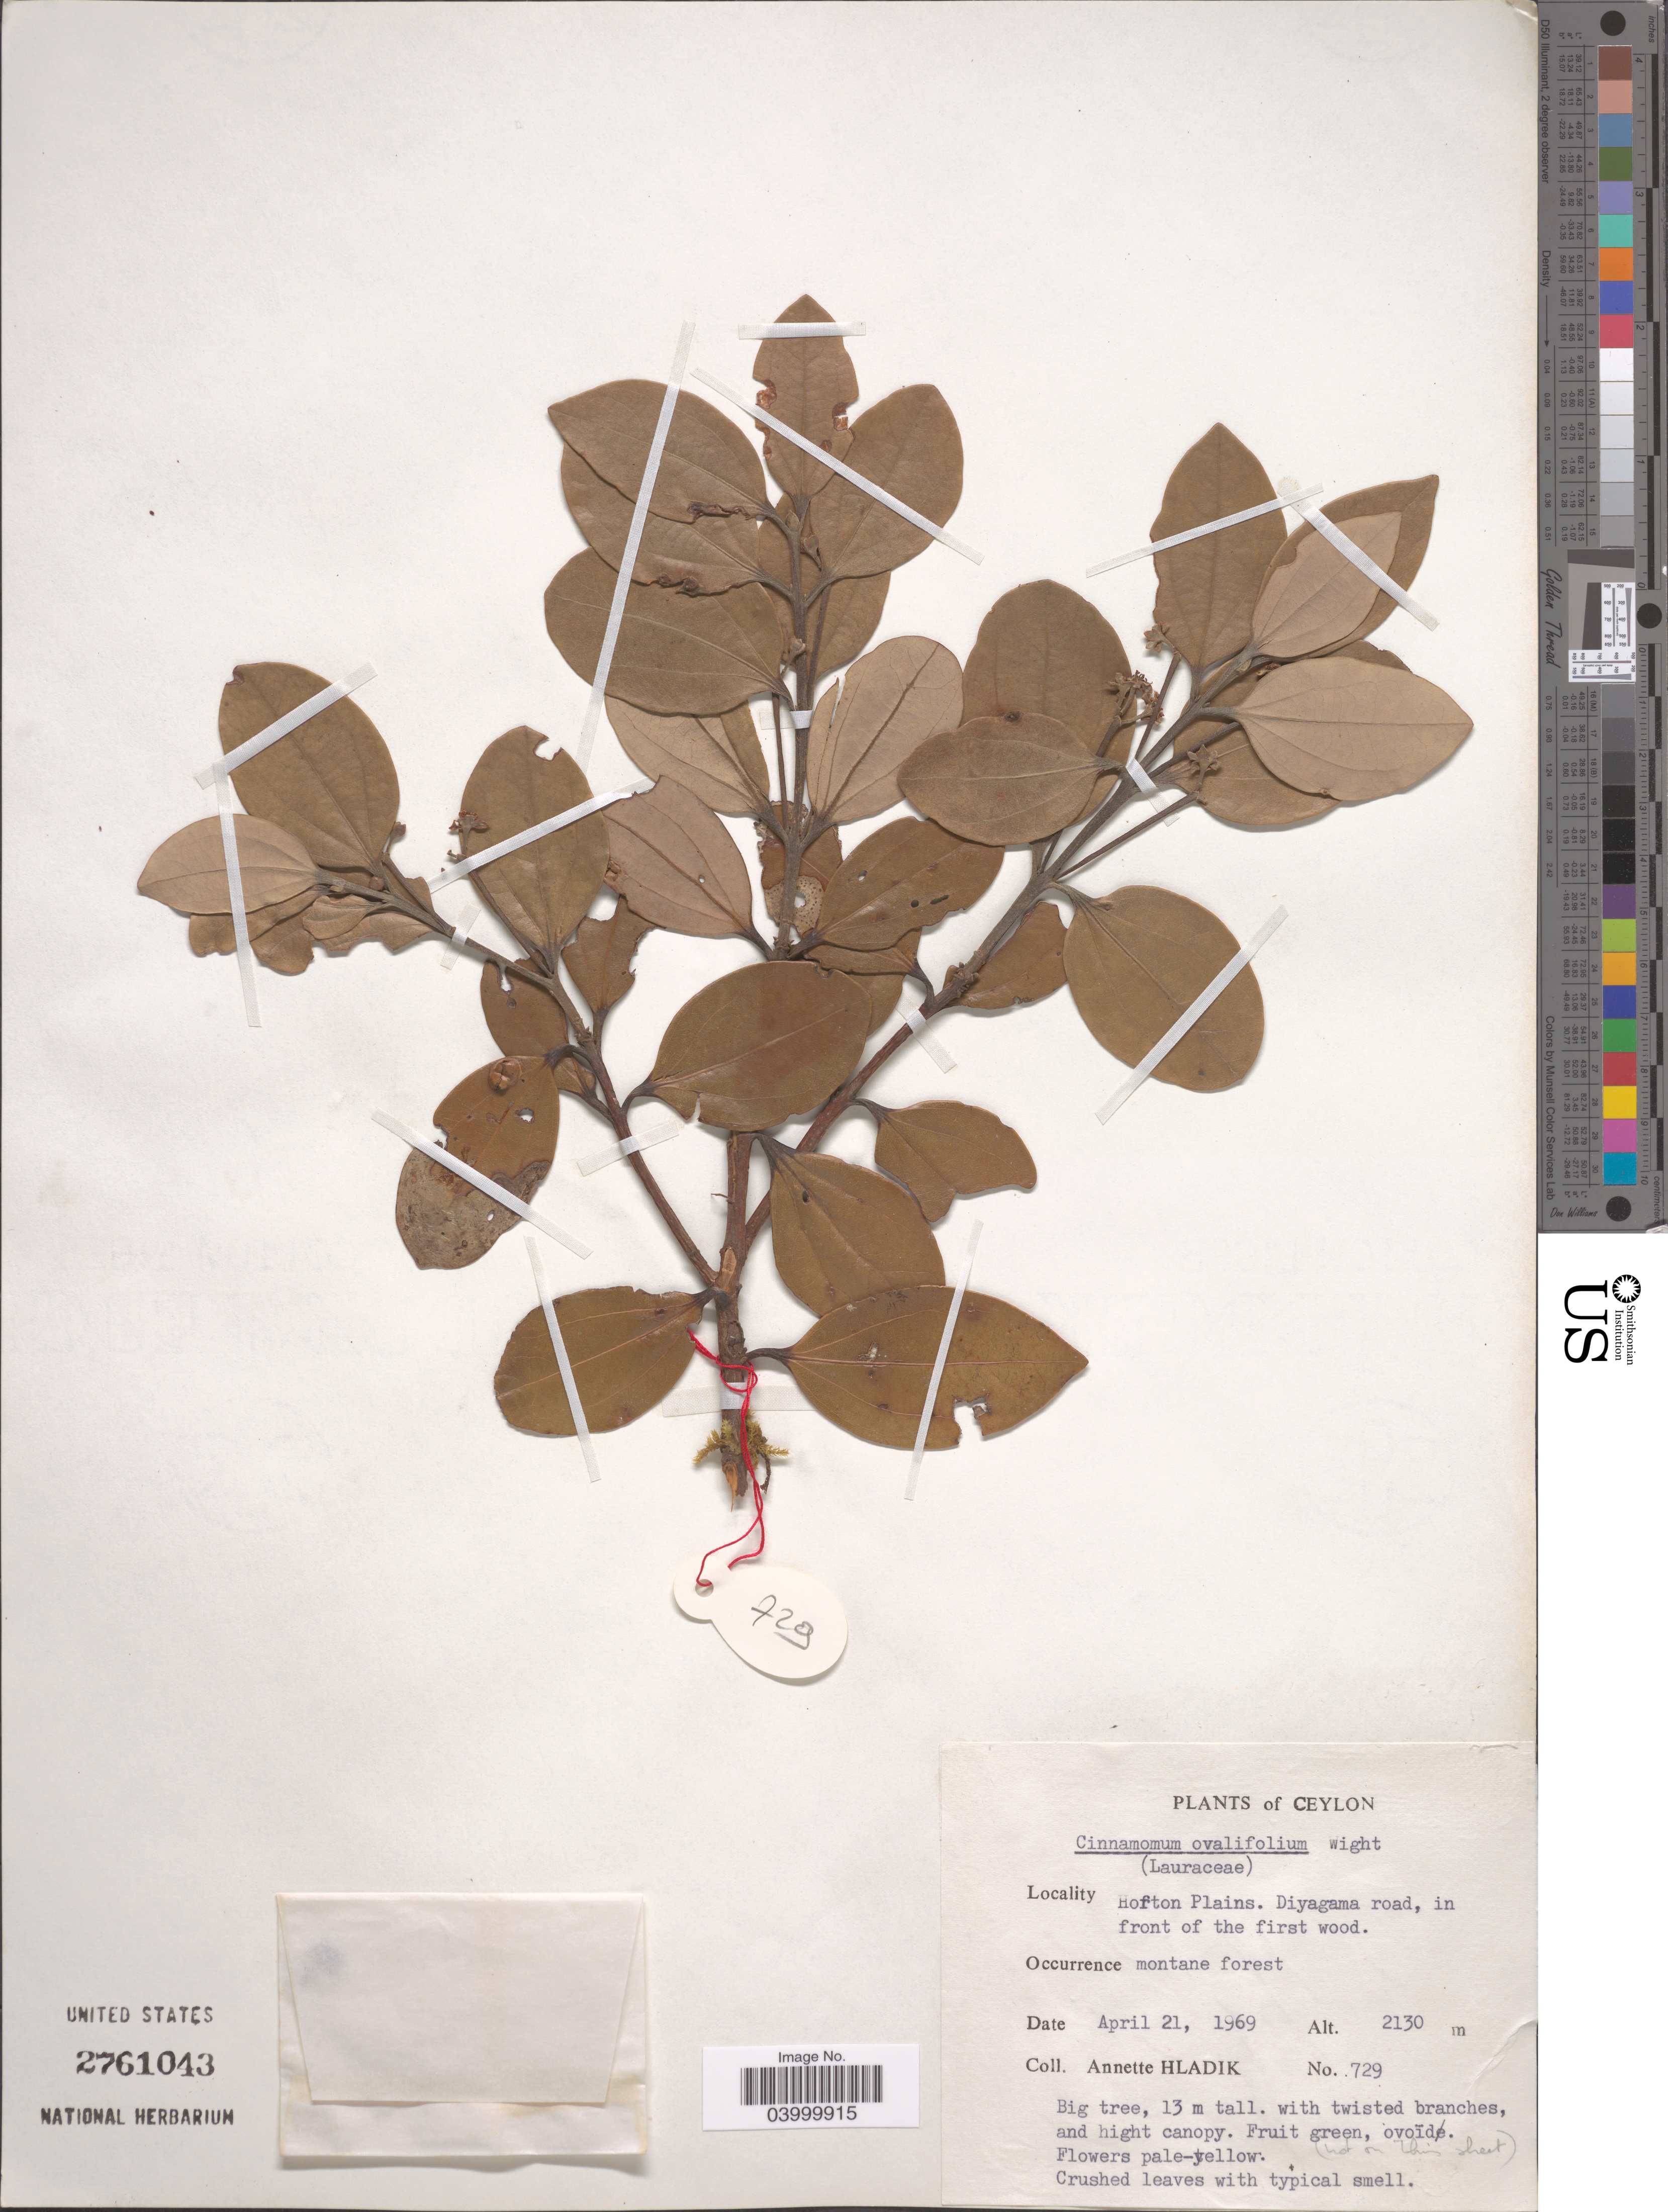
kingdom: Plantae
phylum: Tracheophyta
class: Magnoliopsida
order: Laurales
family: Lauraceae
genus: Cinnamomum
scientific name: Cinnamomum ovalifolium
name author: Wight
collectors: A. Hladik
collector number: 729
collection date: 1969-04-21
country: Sri Lanka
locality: Ceylon. Horton Plains Diyagama road.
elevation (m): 2130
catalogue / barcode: US 2761043